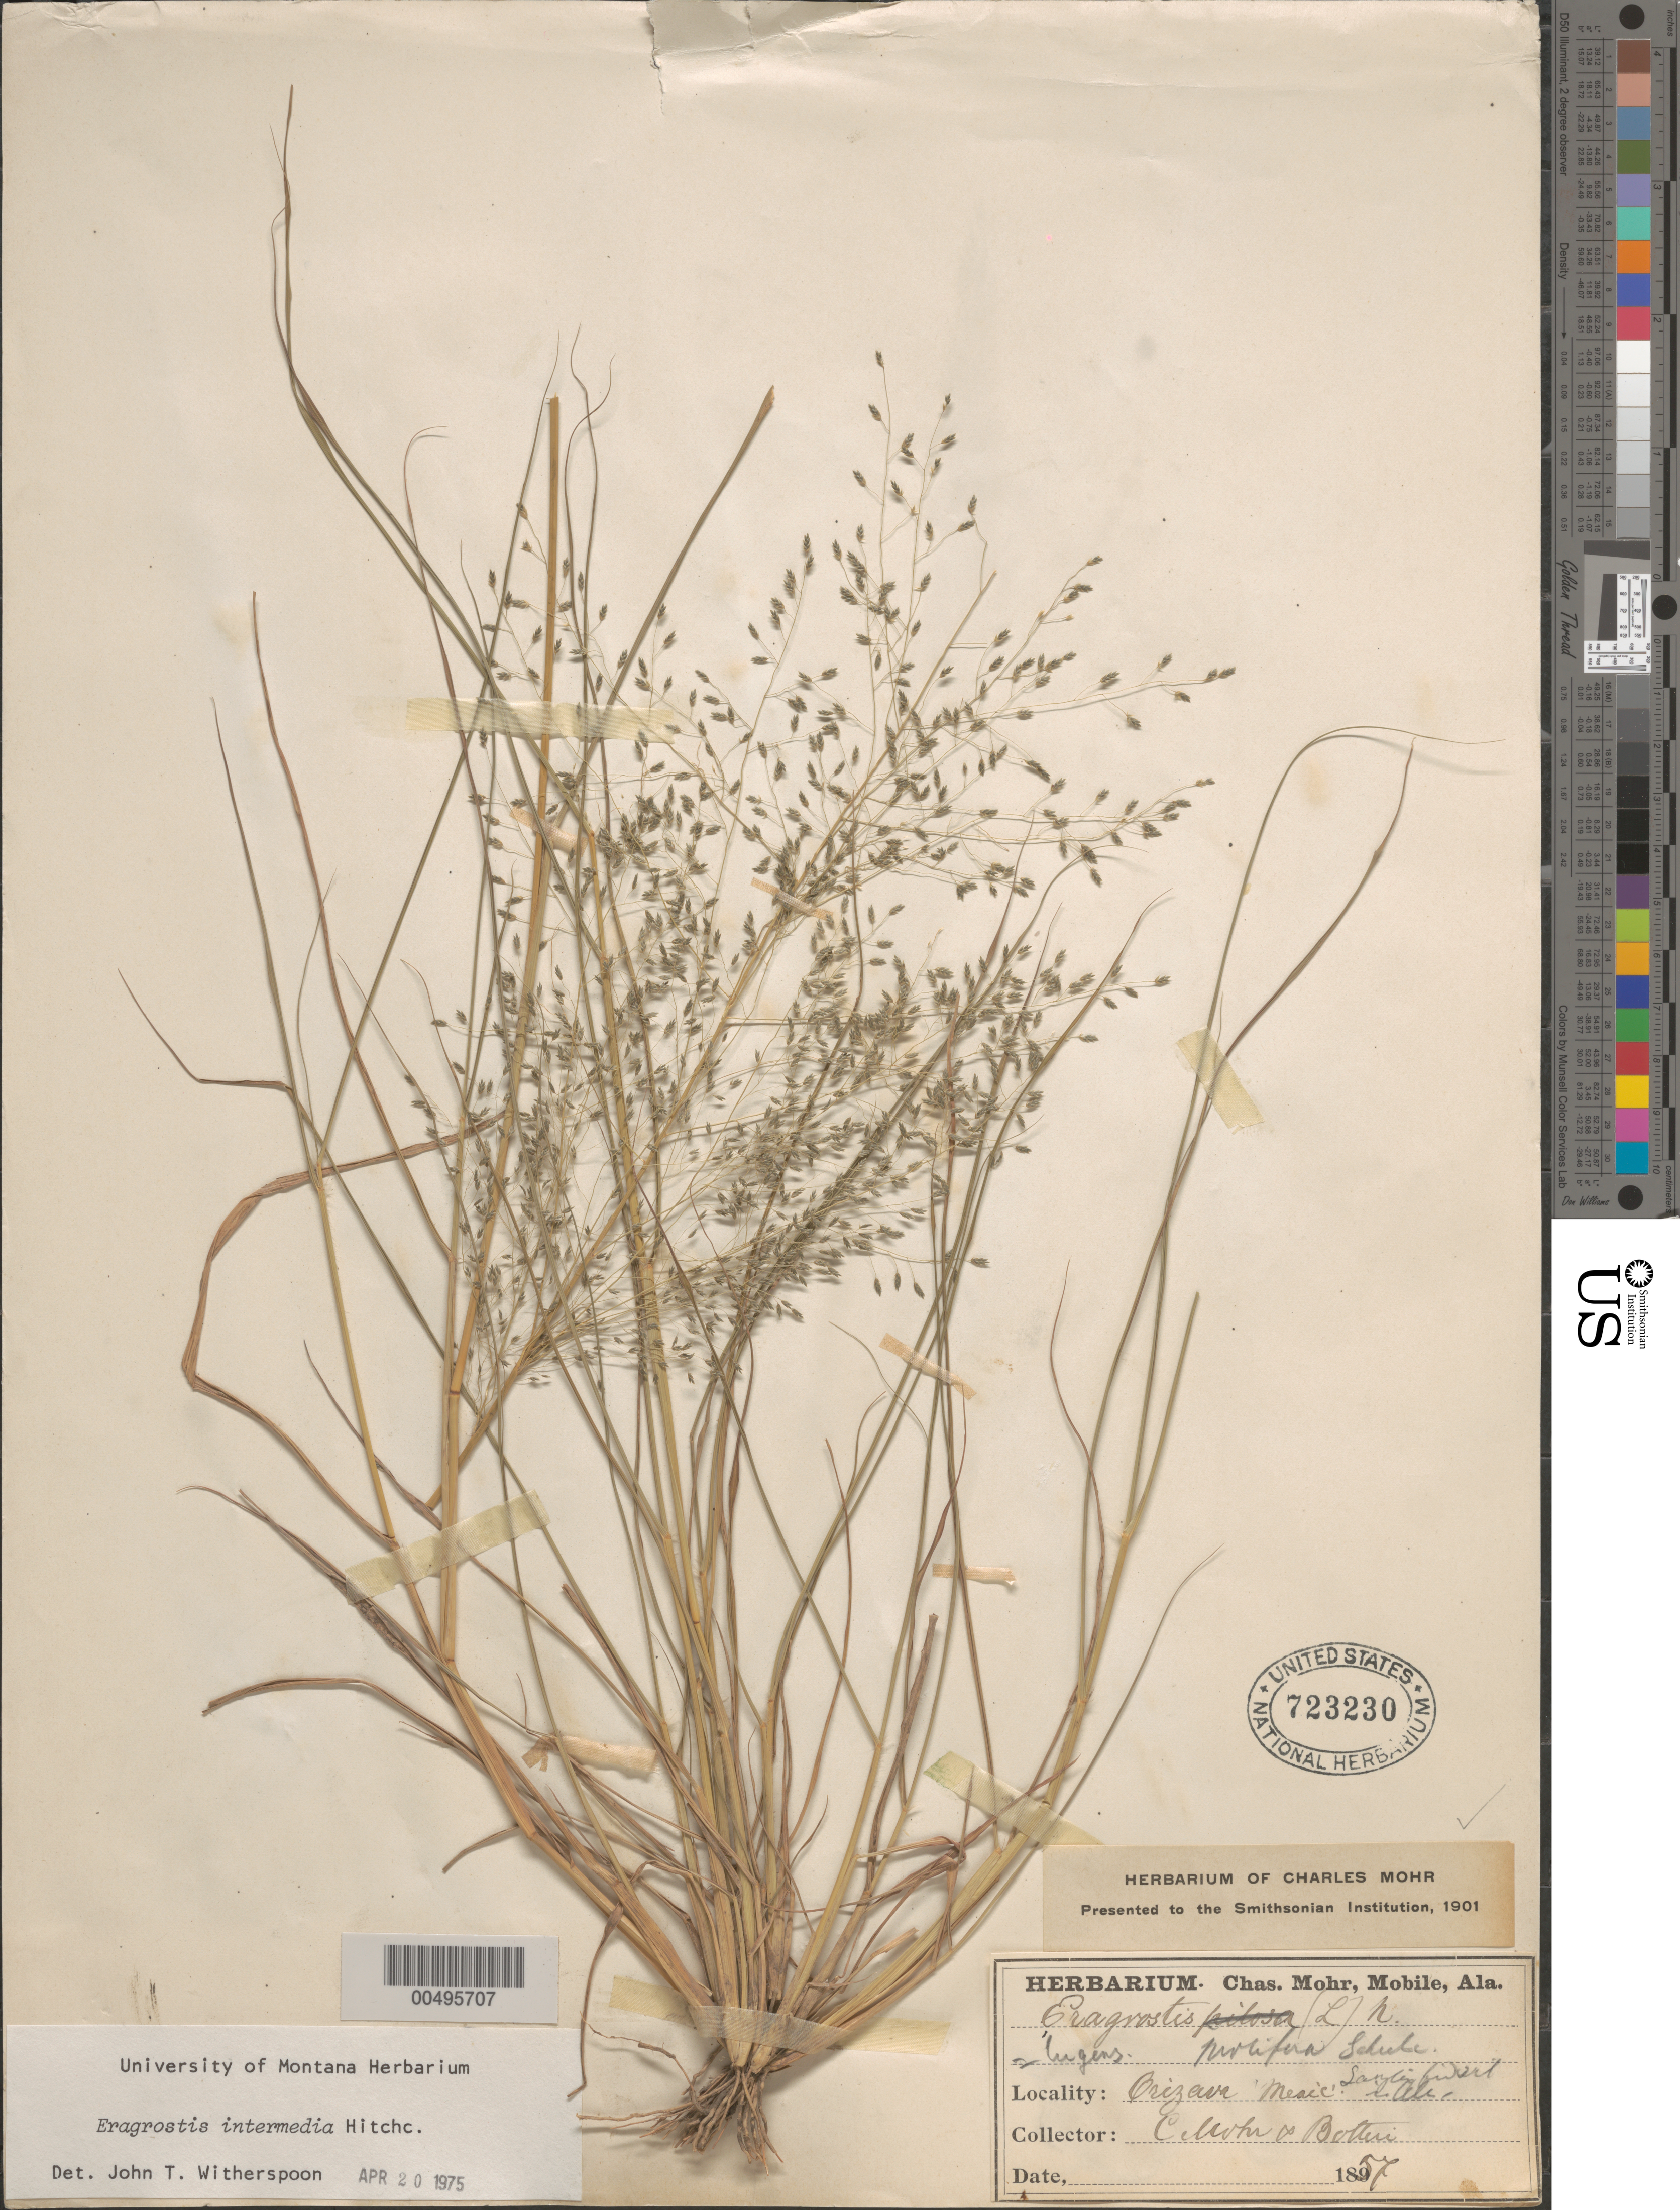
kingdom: Plantae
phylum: Tracheophyta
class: Liliopsida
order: Poales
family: Poaceae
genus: Eragrostis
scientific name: Eragrostis intermedia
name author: Hitchc.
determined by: Witherspoon, John T.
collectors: C. T. Mohr & M. Botteri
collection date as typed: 1857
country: Mexico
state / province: Veracruz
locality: Orizaba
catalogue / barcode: US 723230